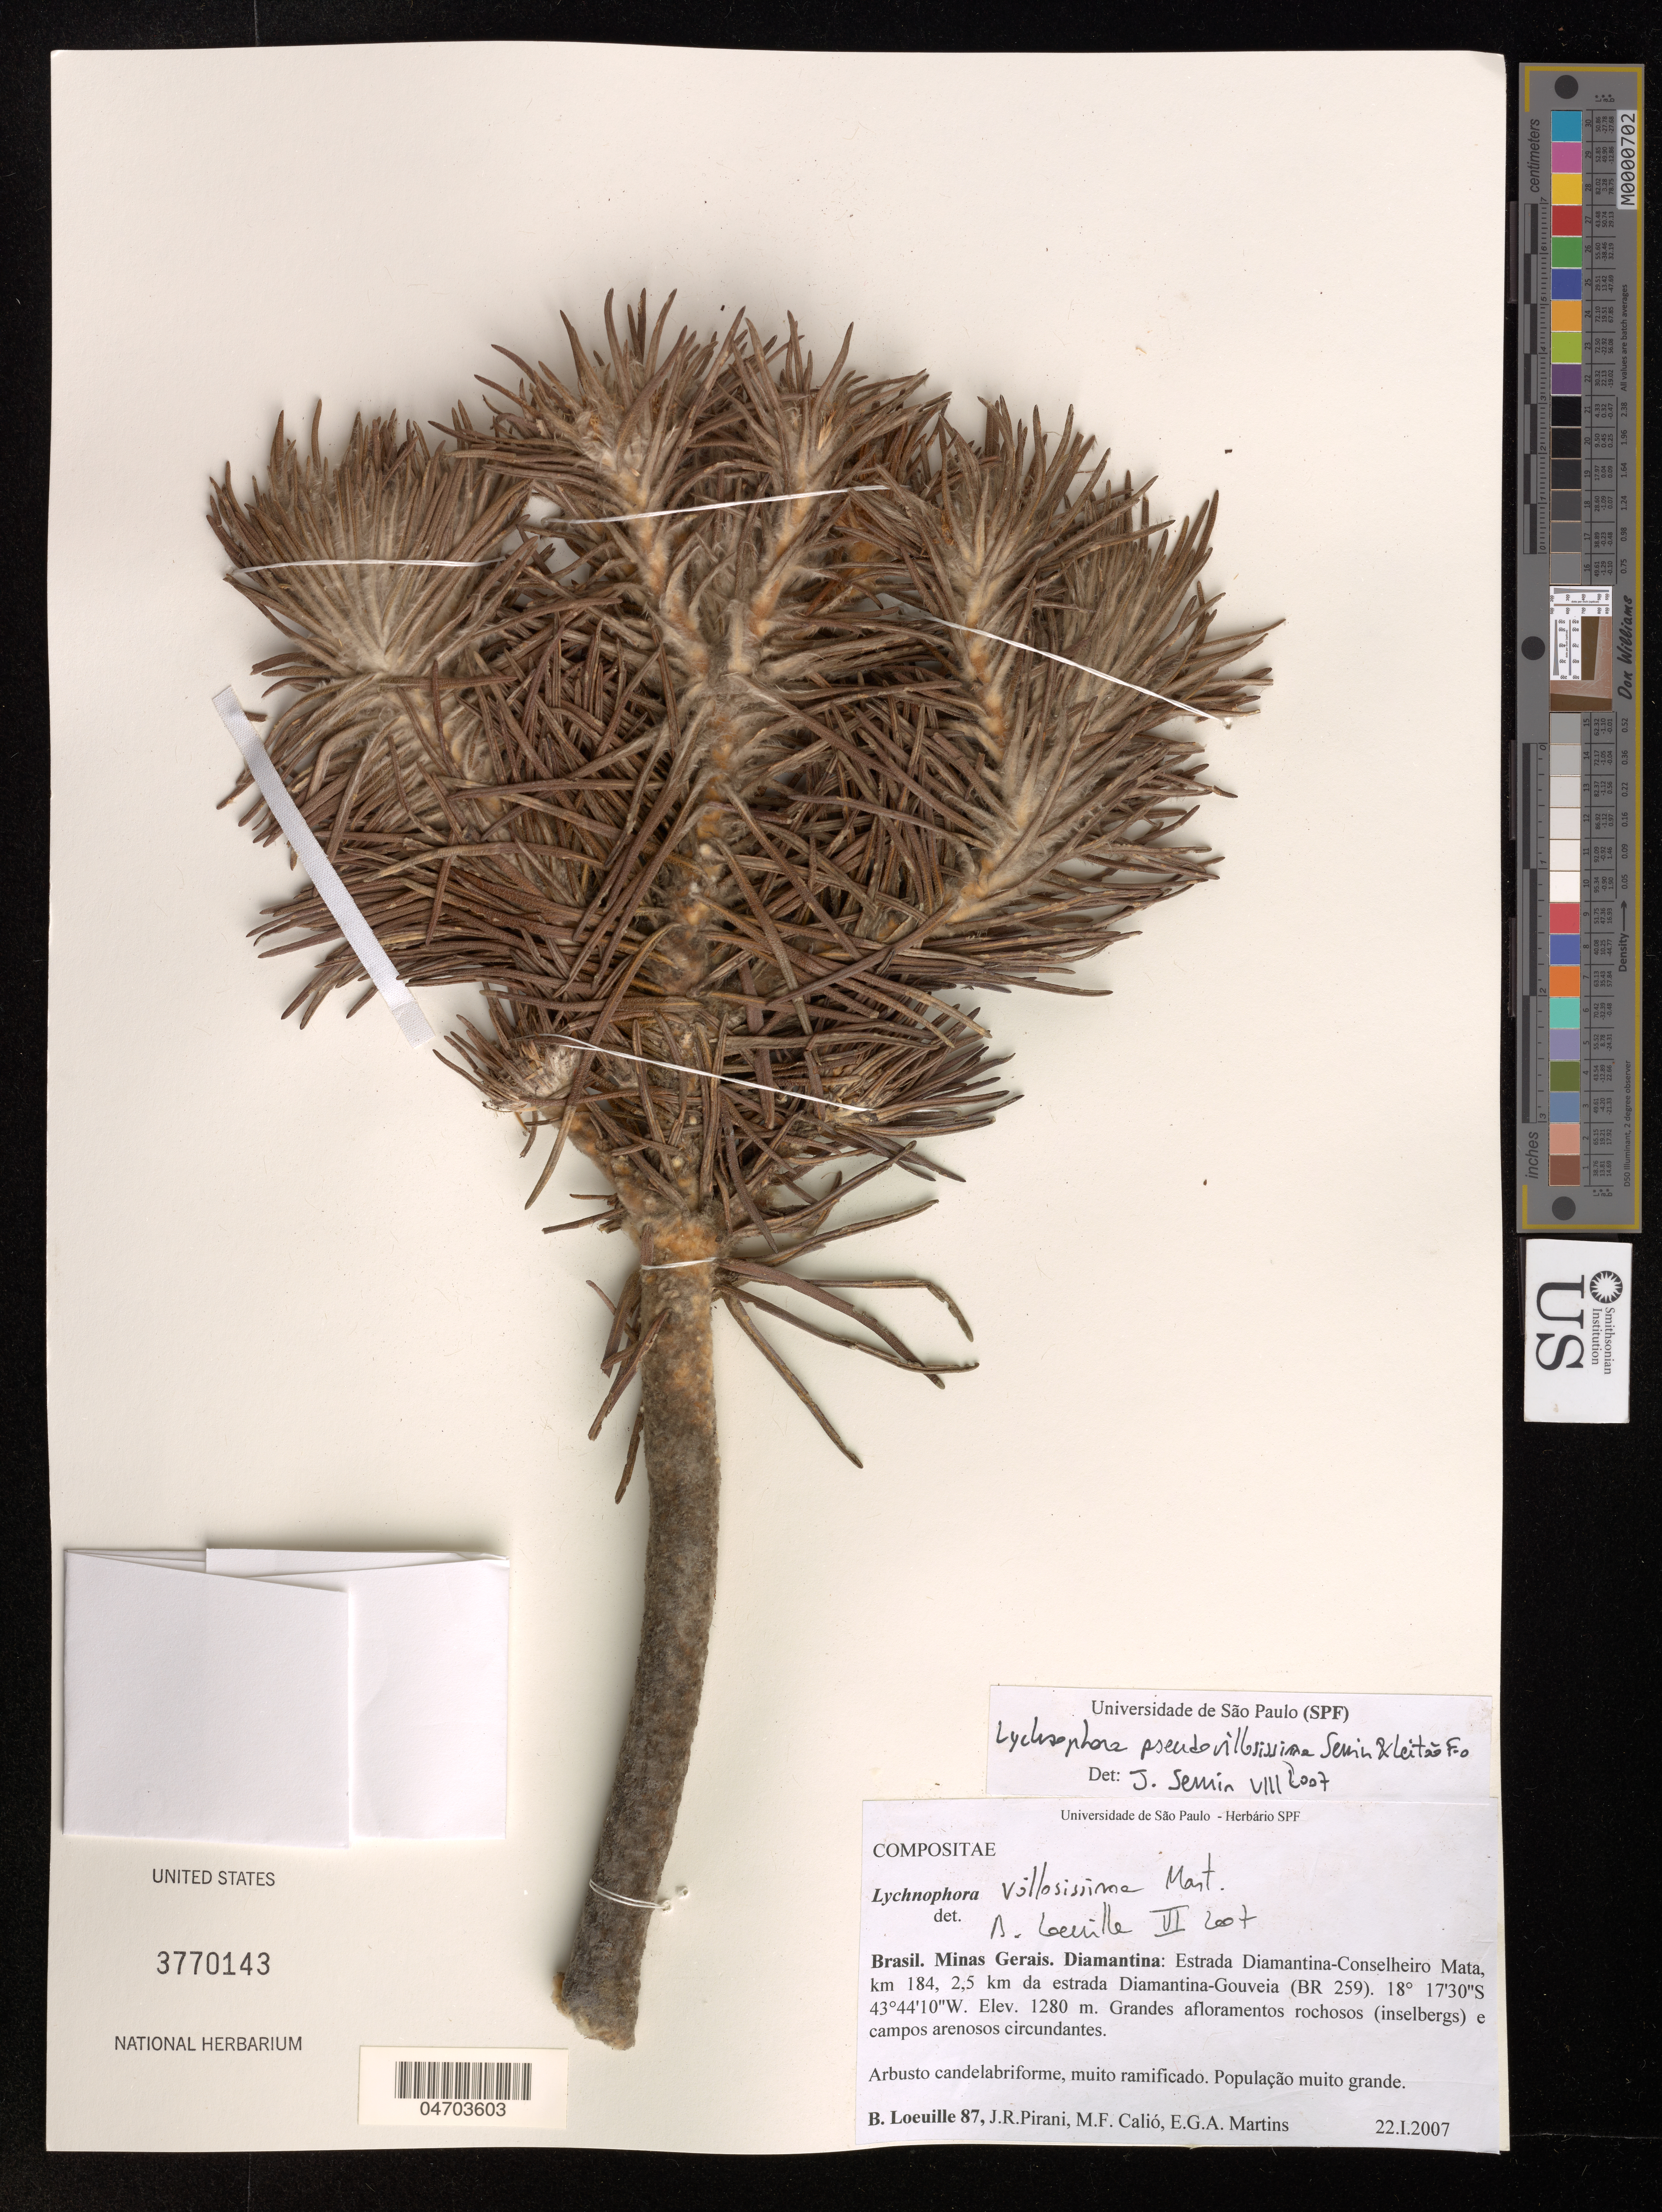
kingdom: Plantae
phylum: Tracheophyta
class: Magnoliopsida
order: Asterales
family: Asteraceae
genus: Lychnophora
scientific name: Lychnophora villosissima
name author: Mart.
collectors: B. Loeuille, J. Pirani & M. Calió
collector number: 87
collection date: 2007-01-22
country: Brazil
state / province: Minas Gerais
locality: Diamantina: Estrada Diamantina-Conselheiro Mata, km 184, 2,5 km da estrada Diamantina-Gouveia (BR 259).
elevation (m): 1280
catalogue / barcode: US 3770143